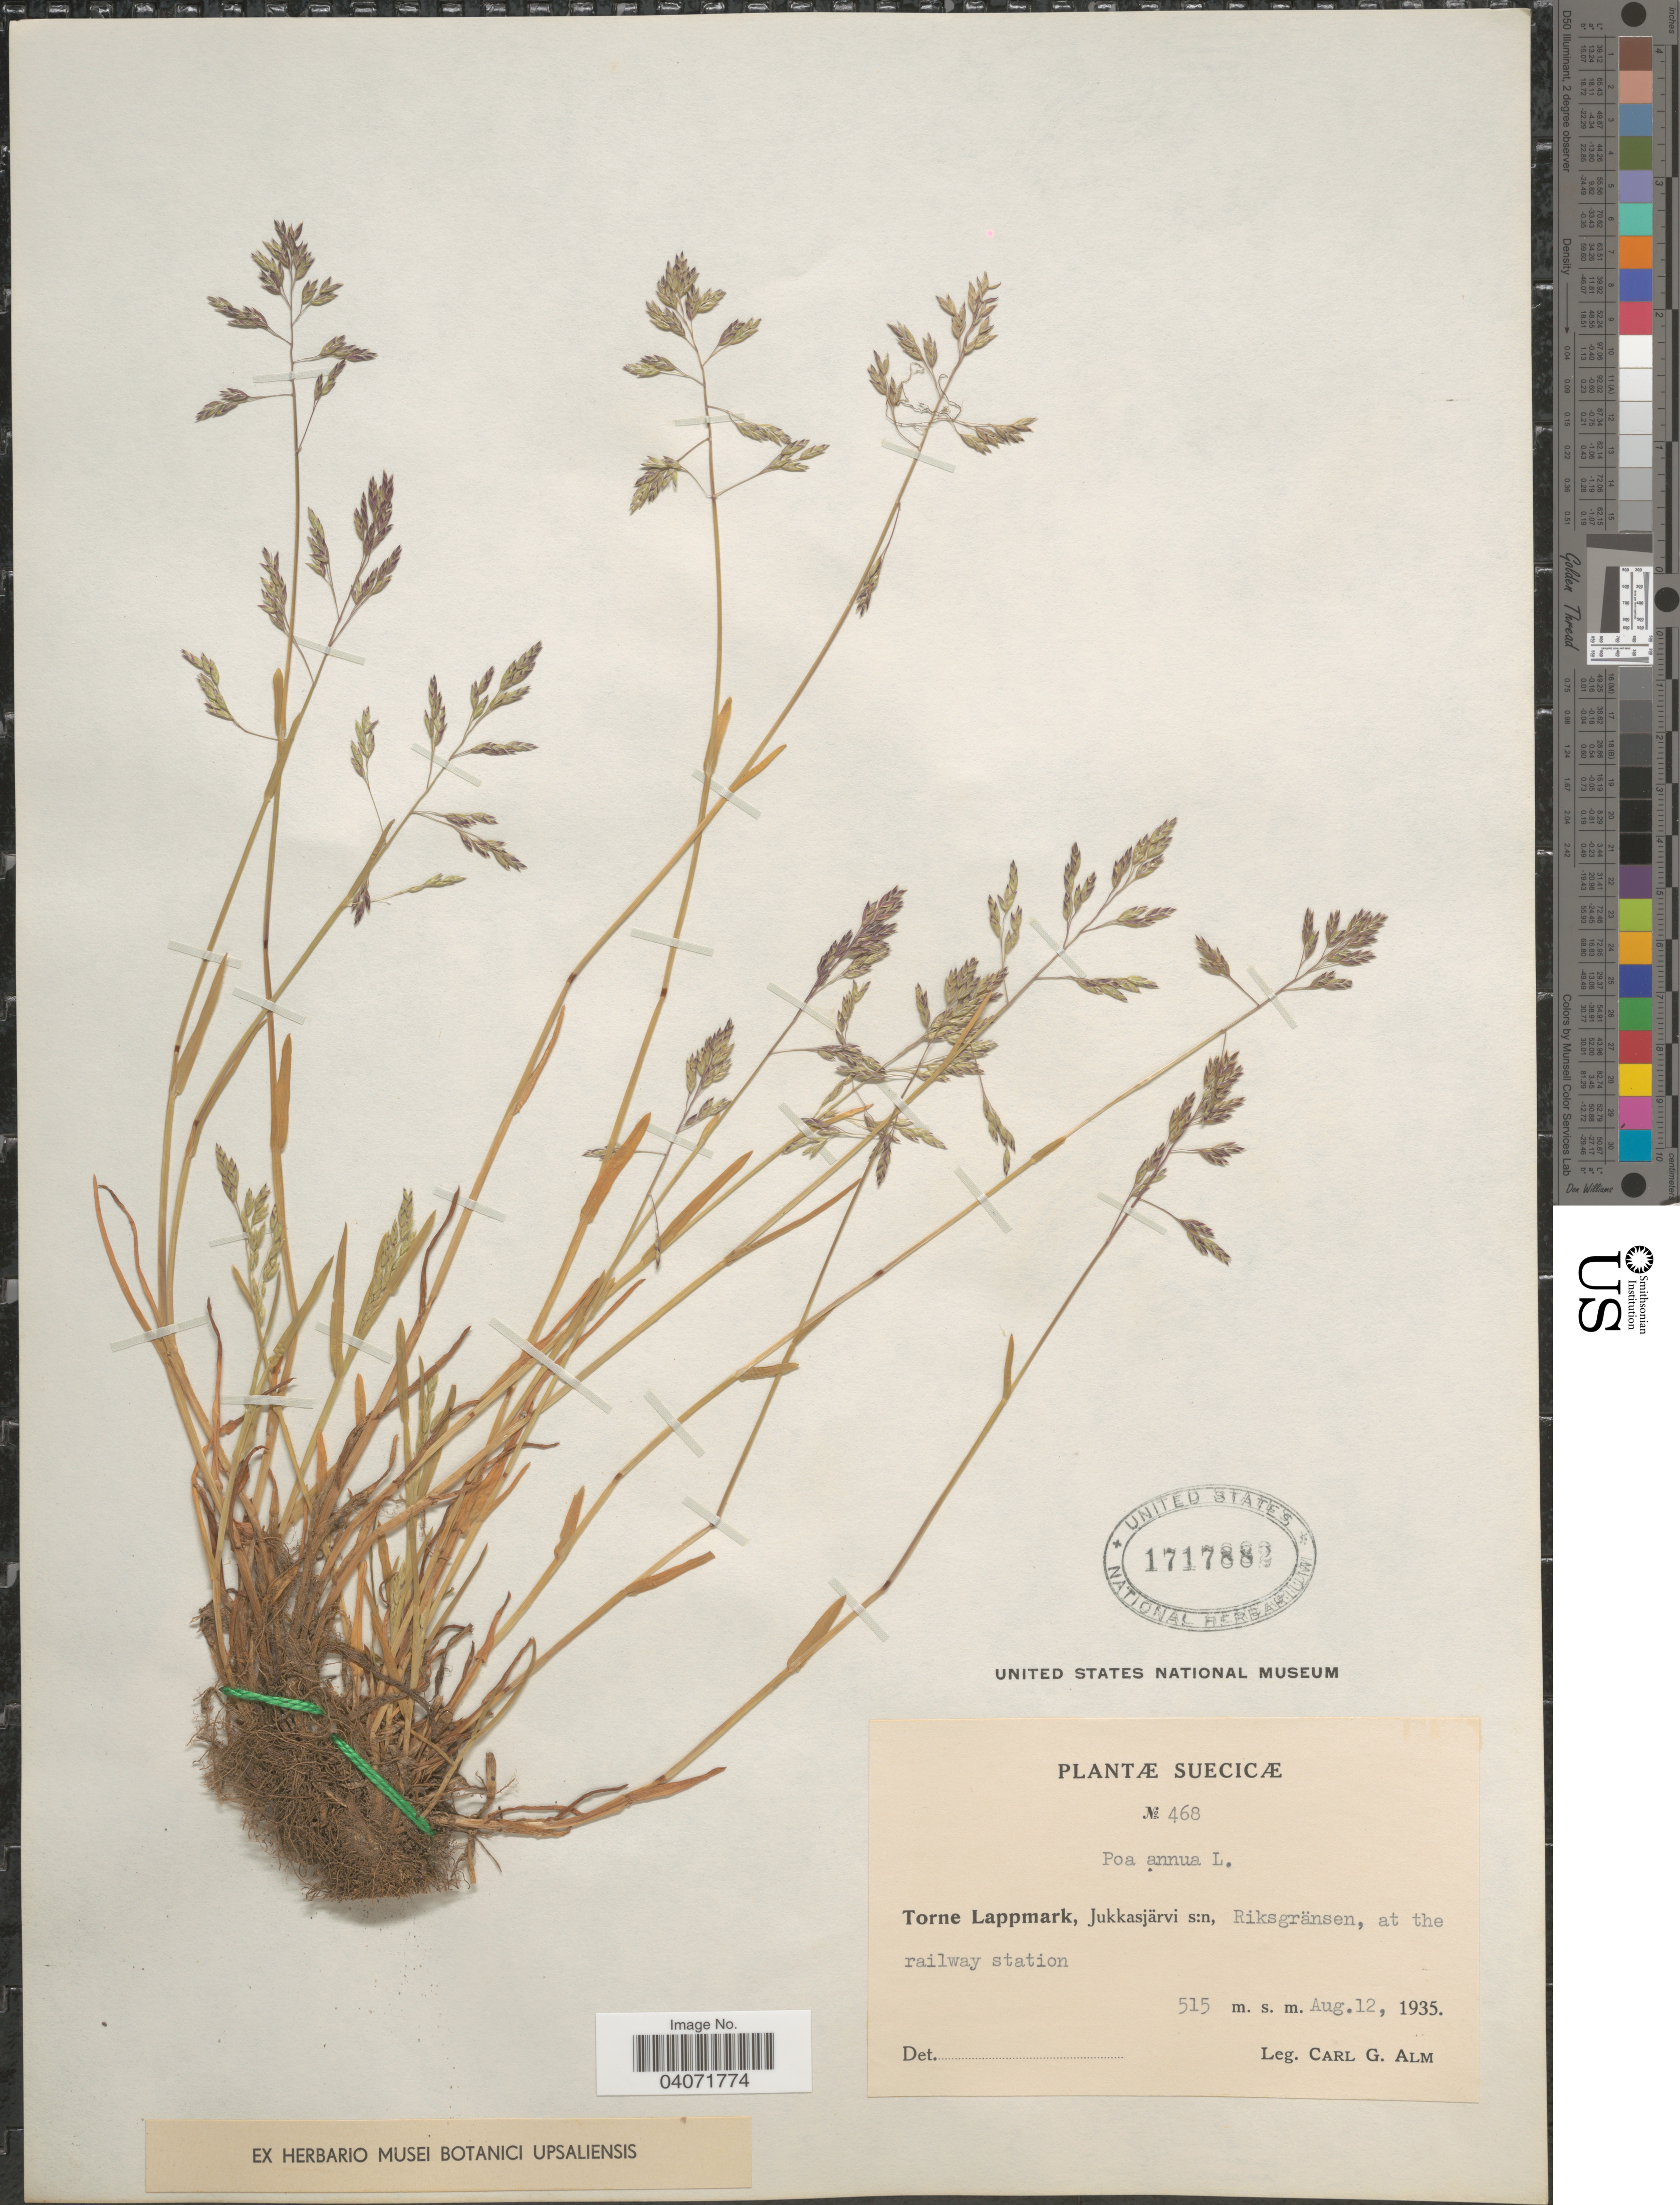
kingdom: Plantae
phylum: Tracheophyta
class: Liliopsida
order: Poales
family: Poaceae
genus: Poa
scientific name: Poa annua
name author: L.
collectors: C. G. Alm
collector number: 468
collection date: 1935-08-12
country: Sweden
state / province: Norrbotten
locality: Suecicæ. Torne Lappmark, Jukkasjärvi, Riksgränsen, at the railway station.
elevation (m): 515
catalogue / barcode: US 1717882